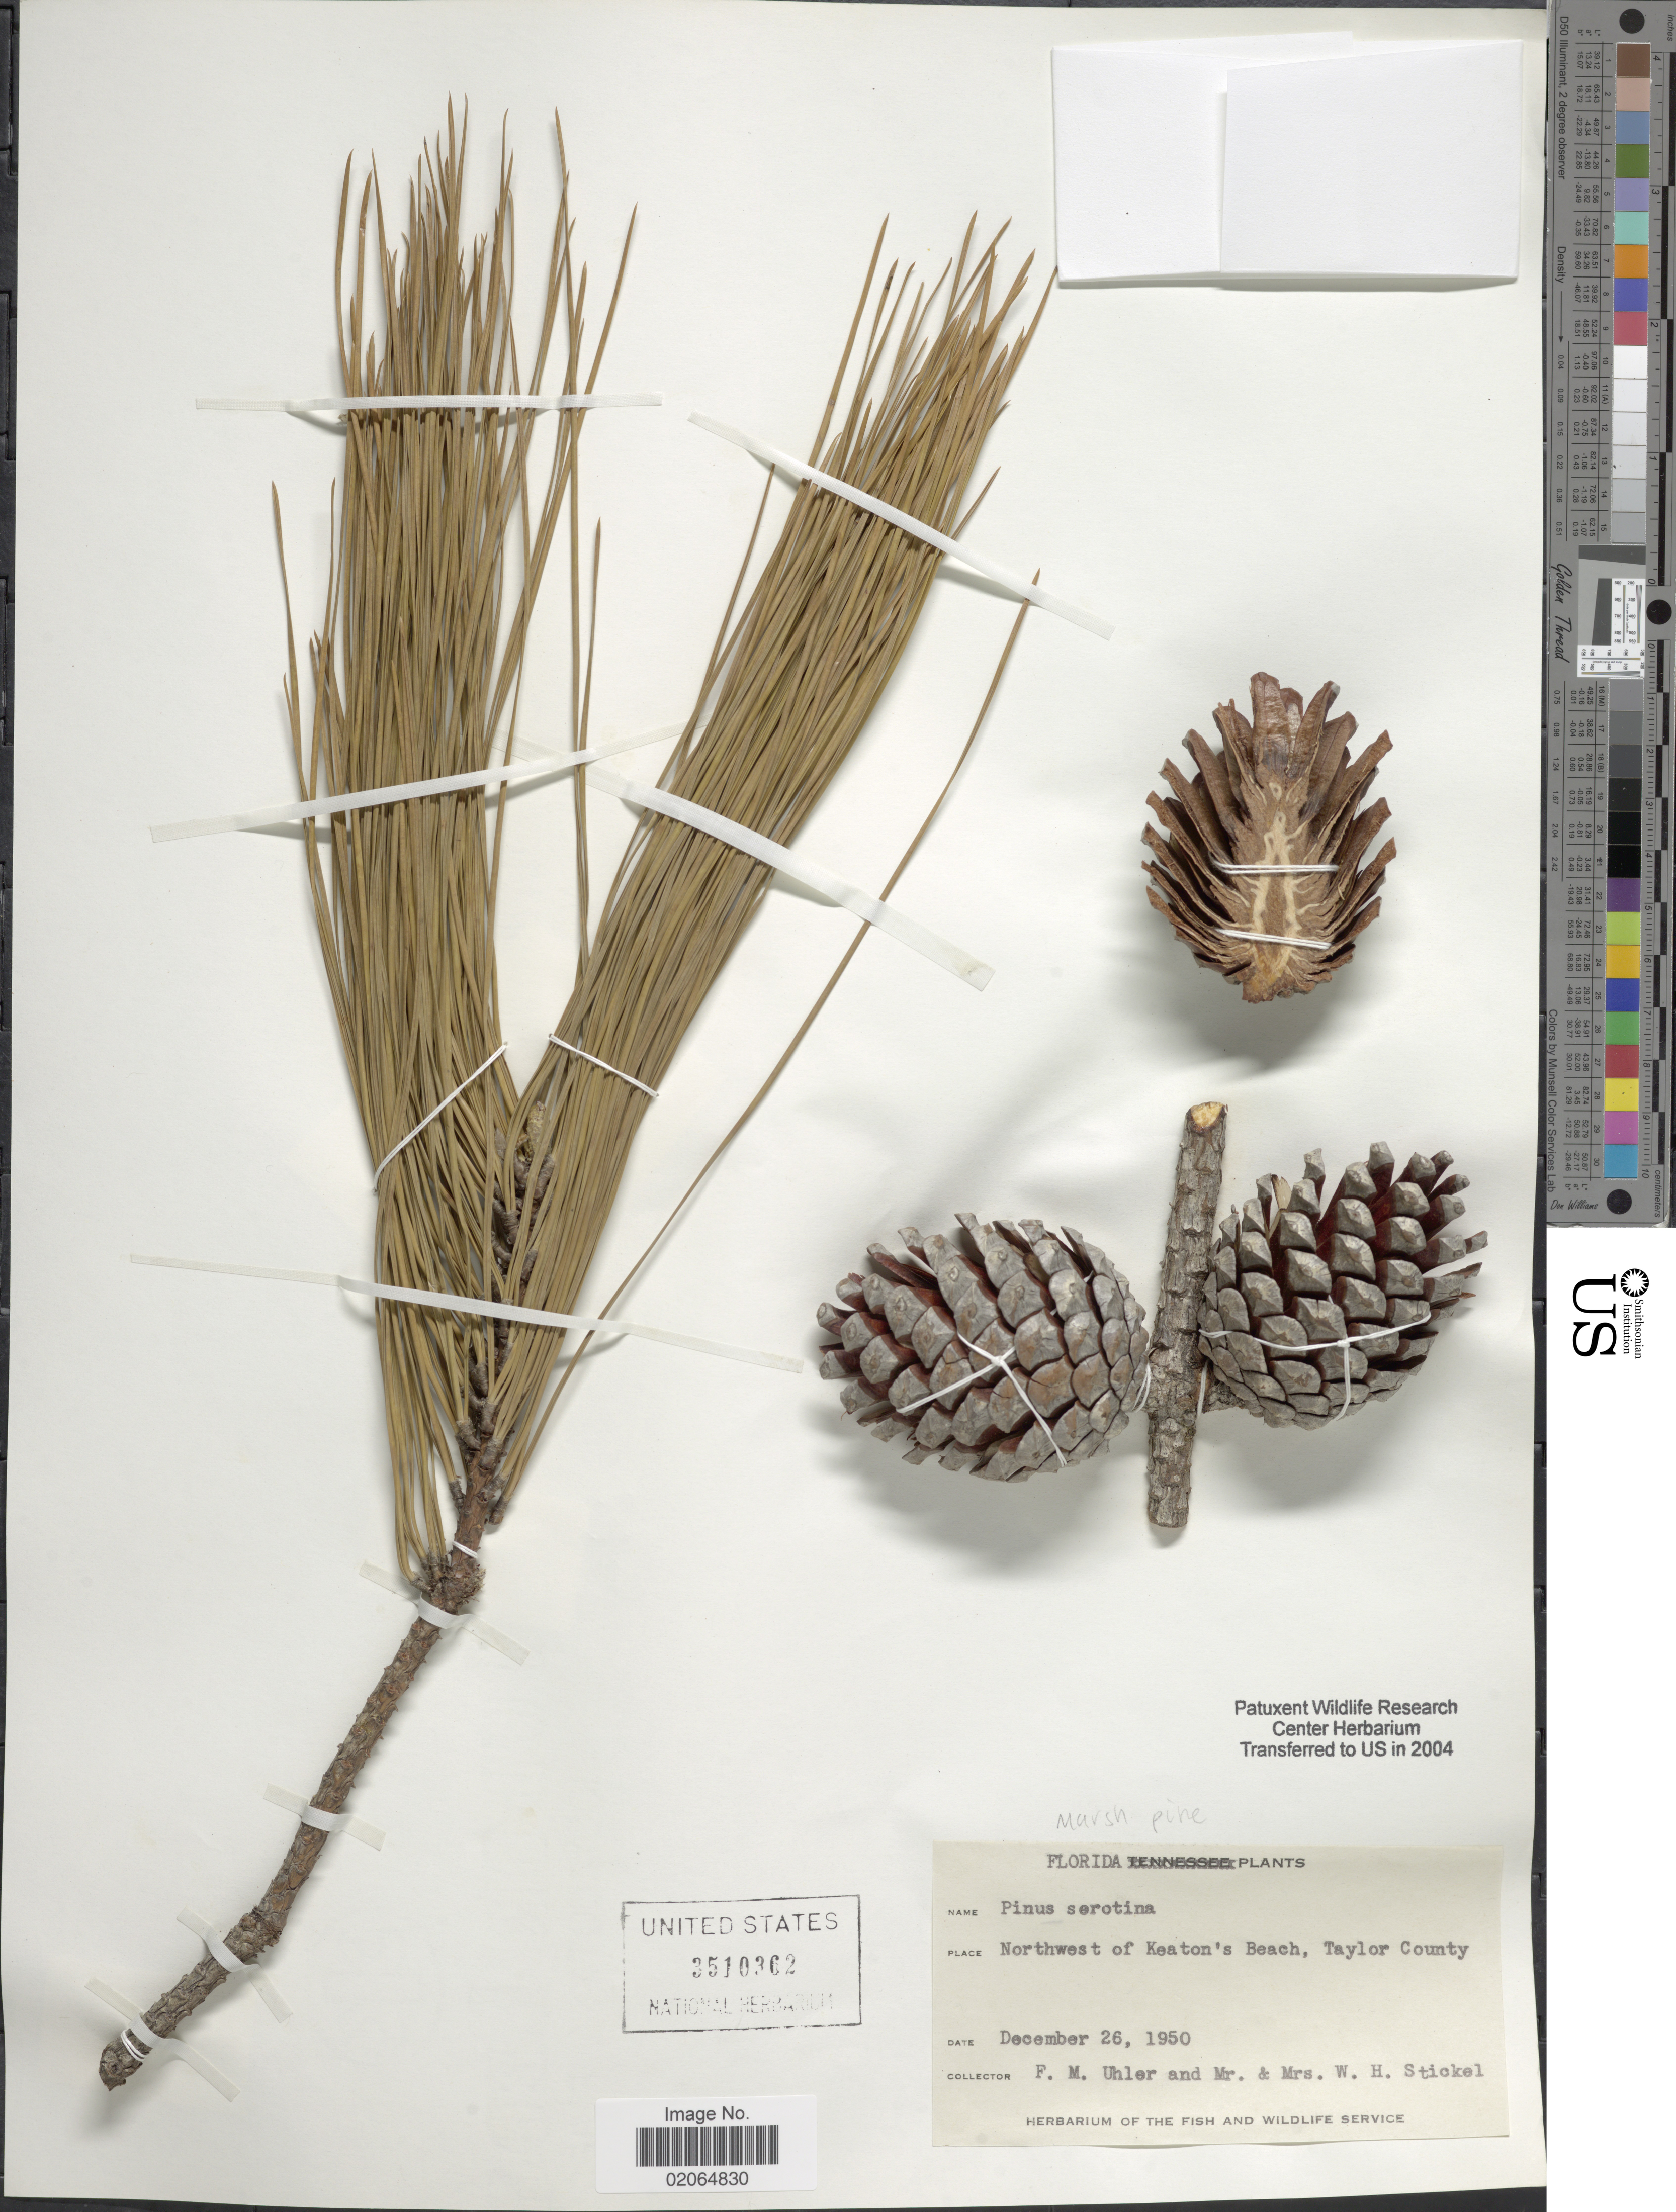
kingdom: Plantae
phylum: Tracheophyta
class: Pinopsida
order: Pinales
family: Pinaceae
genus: Pinus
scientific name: Pinus serotina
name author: Michx.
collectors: F. M. Uhler, W. Stickel & W. Stickel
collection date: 1950-12-26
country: United States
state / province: Florida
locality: Northwest of Keaton's Beach, Taylor County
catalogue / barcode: US 3510362